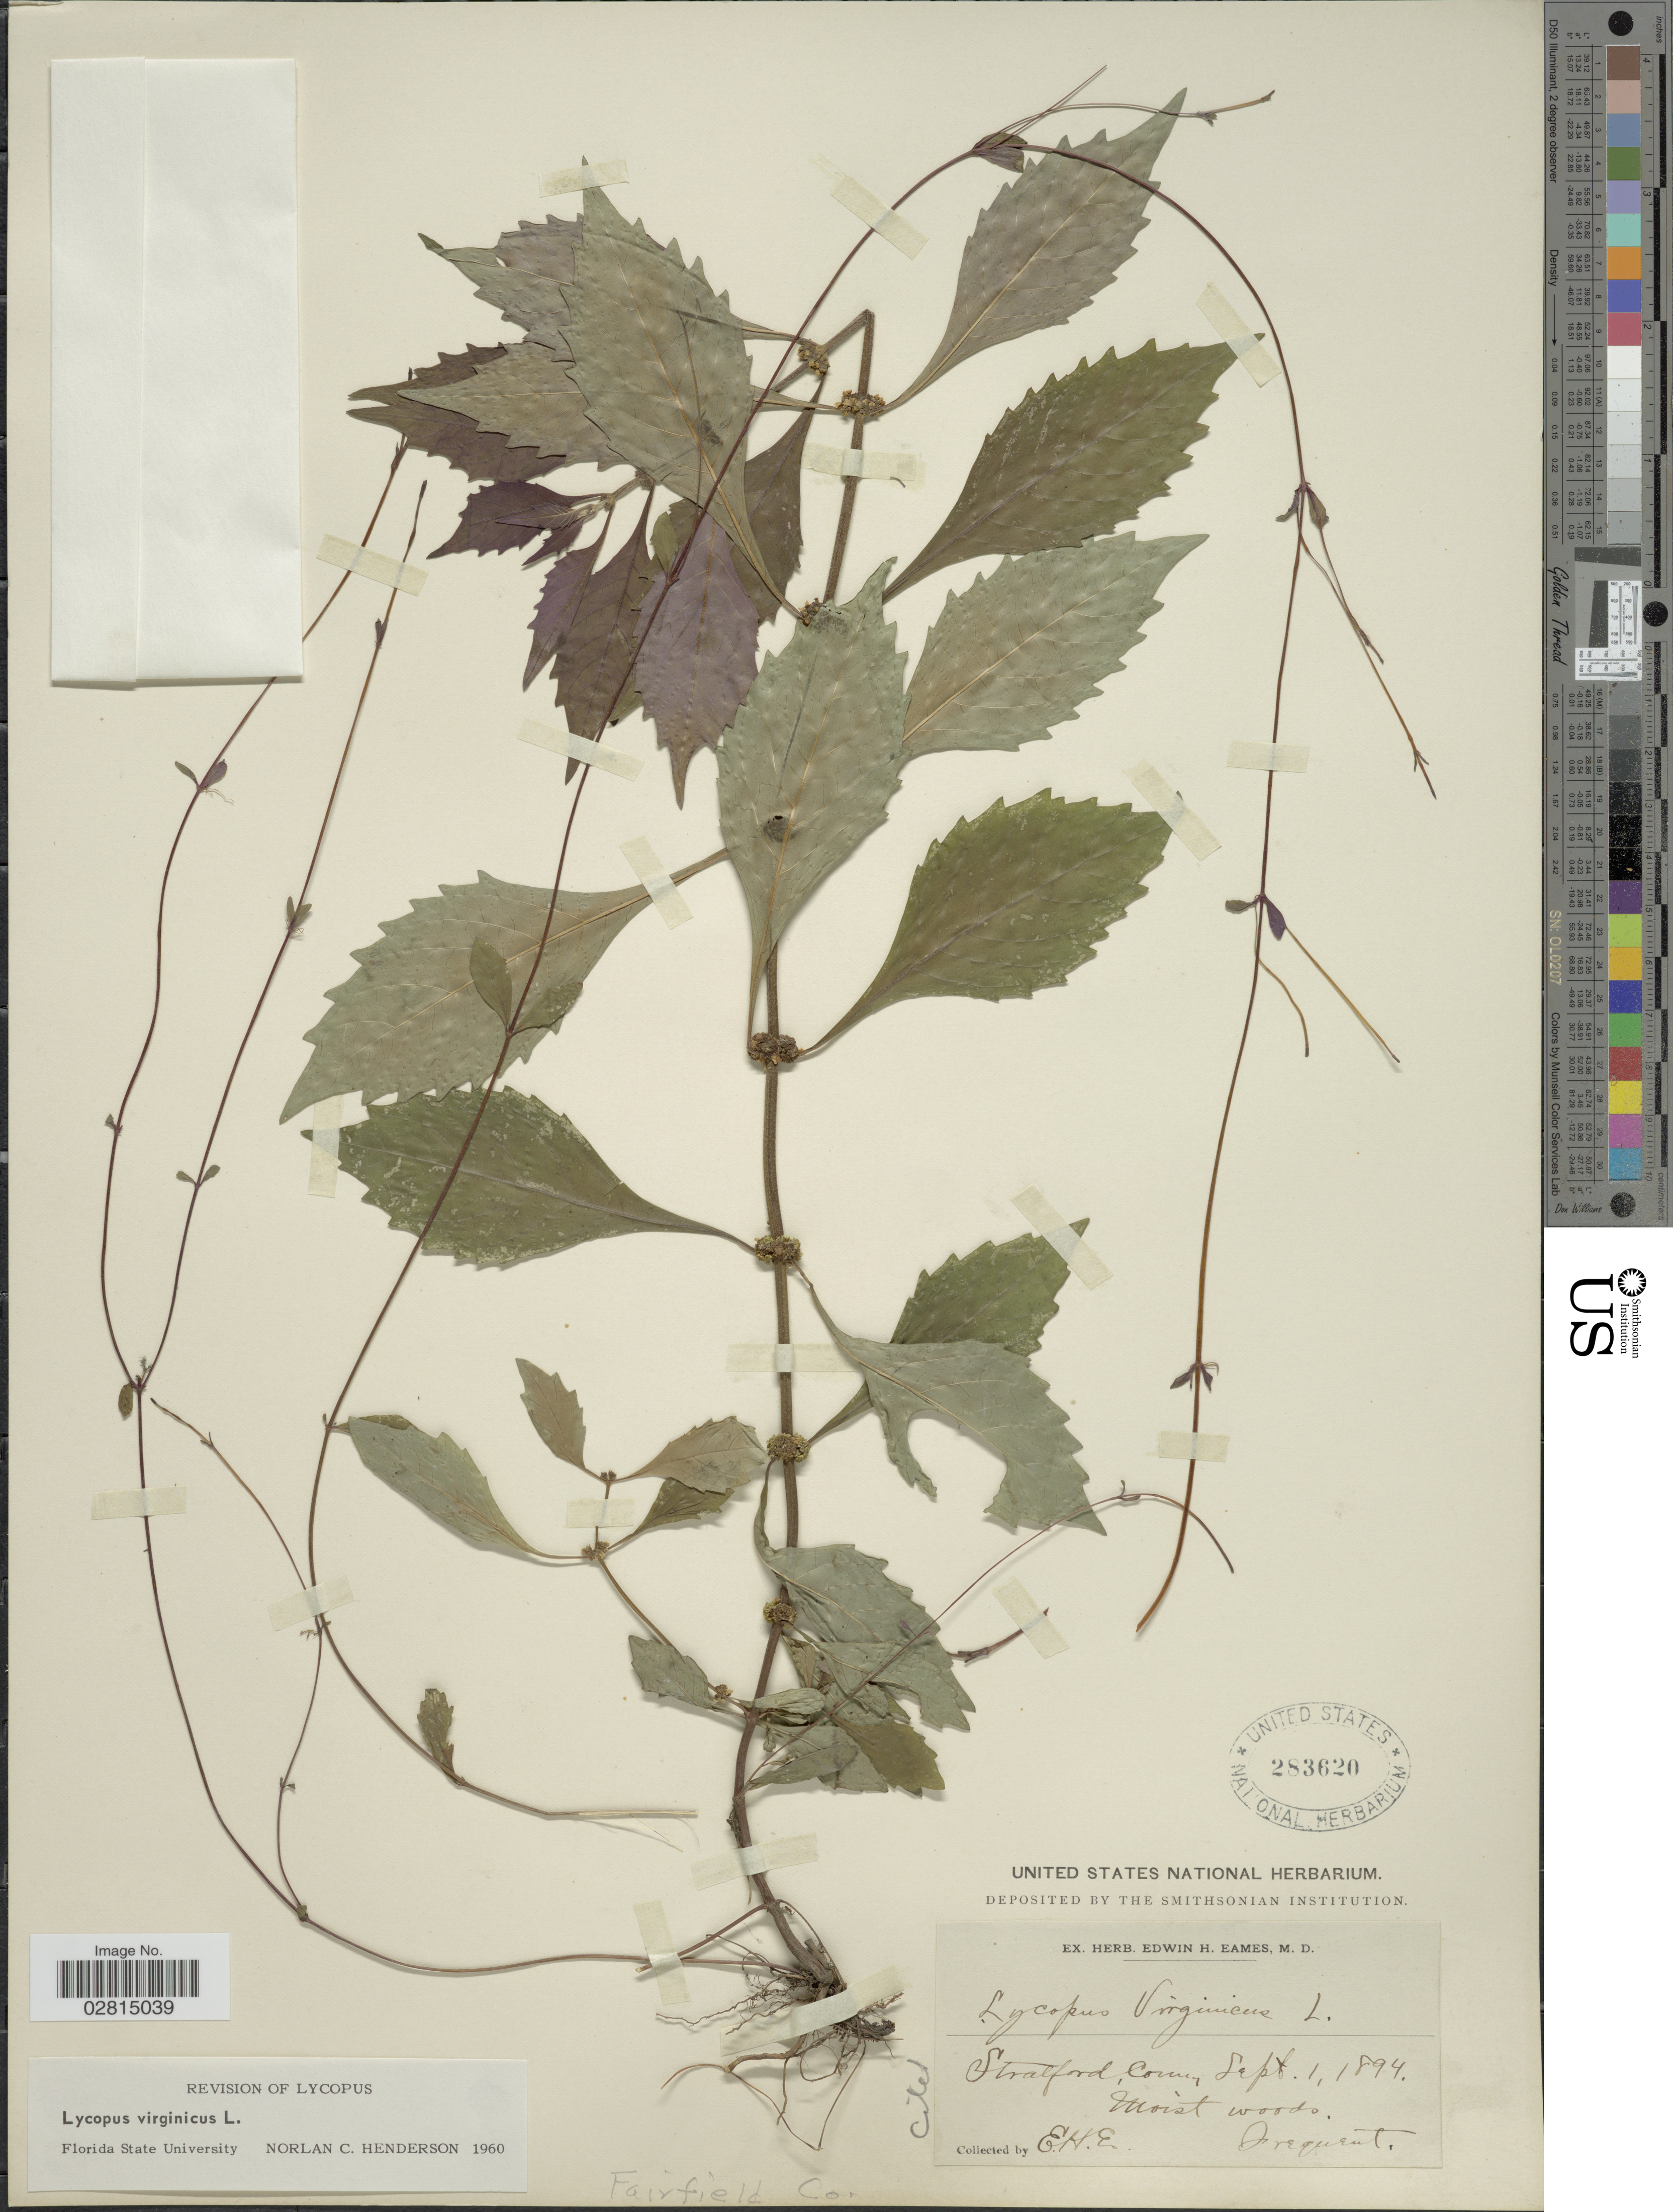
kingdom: Plantae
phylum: Tracheophyta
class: Magnoliopsida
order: Lamiales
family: Lamiaceae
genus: Lycopus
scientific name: Lycopus virginicus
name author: L.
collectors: E. H. Eames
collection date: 1894-09-01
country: United States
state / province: Connecticut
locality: Stratford, Conn., Fairfield Co.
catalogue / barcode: US 283620